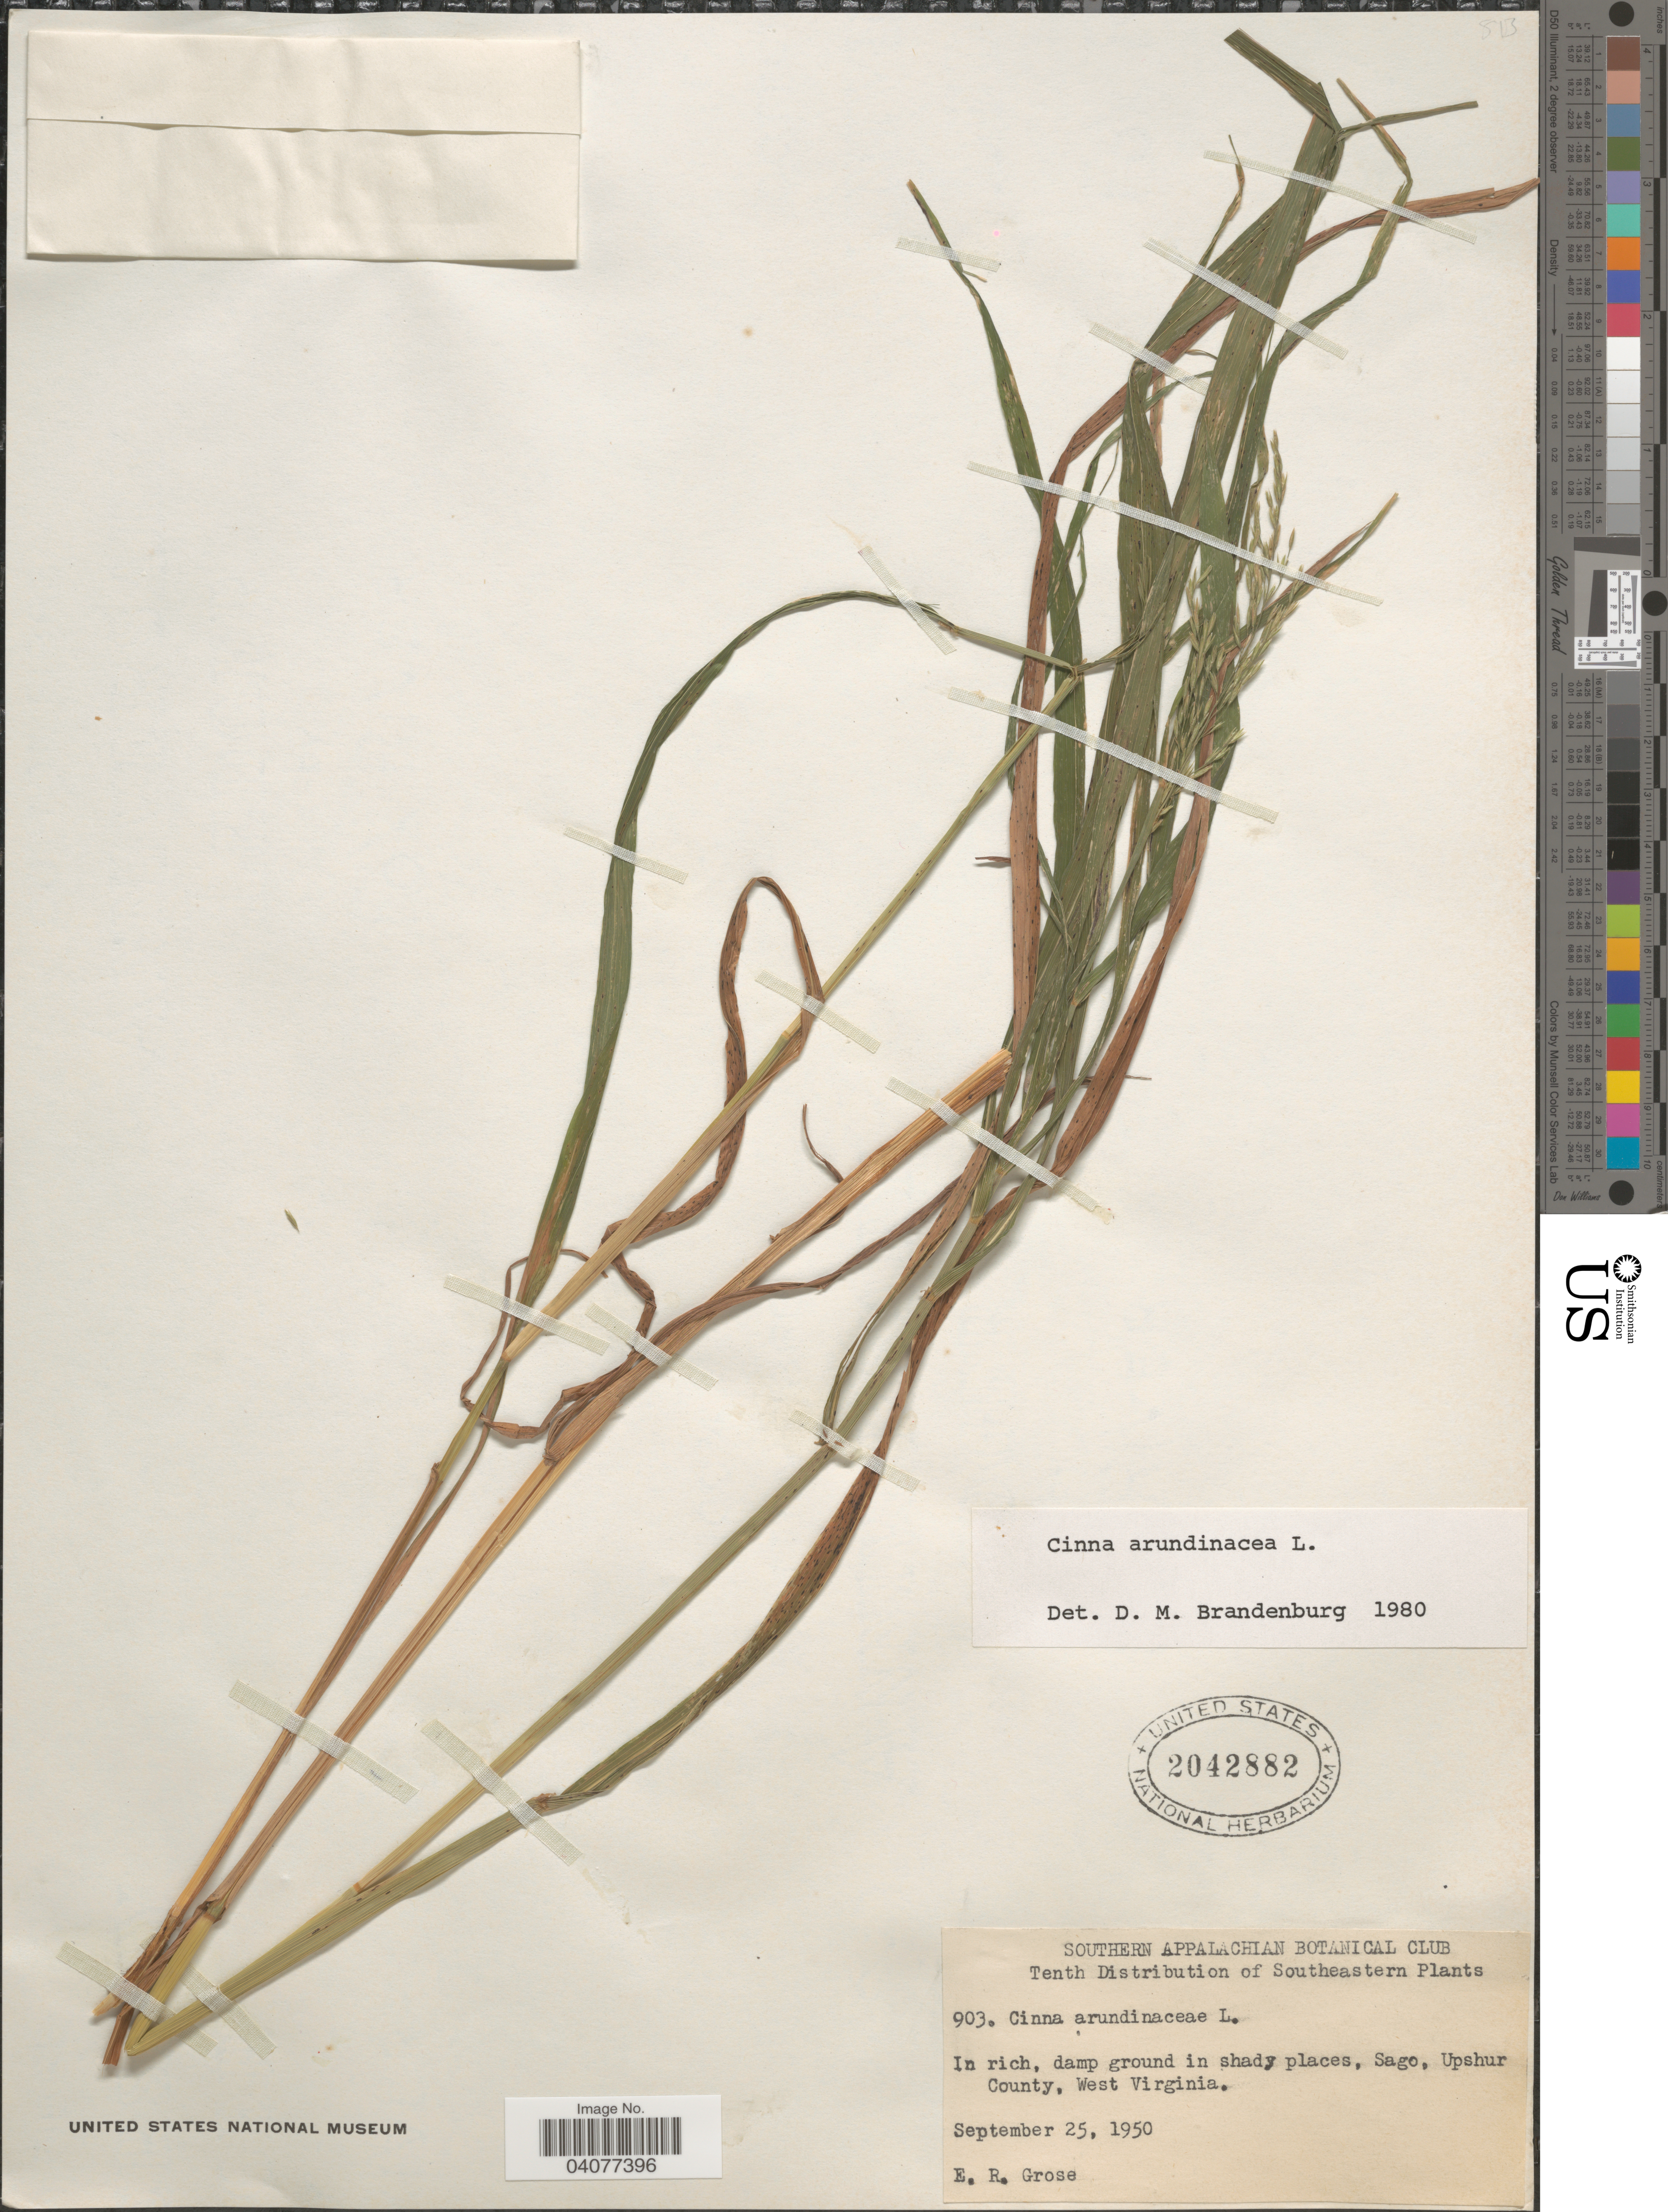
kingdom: Plantae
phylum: Tracheophyta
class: Liliopsida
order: Poales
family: Poaceae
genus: Cinna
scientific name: Cinna arundinacea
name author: L.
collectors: E. Grose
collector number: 903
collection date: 1950-09-25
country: United States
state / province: West Virginia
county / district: Upshur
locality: Tenth Distribution of Southeastern. In rich, damp ground in shady places, Sago, Upshur County.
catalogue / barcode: US 2042882